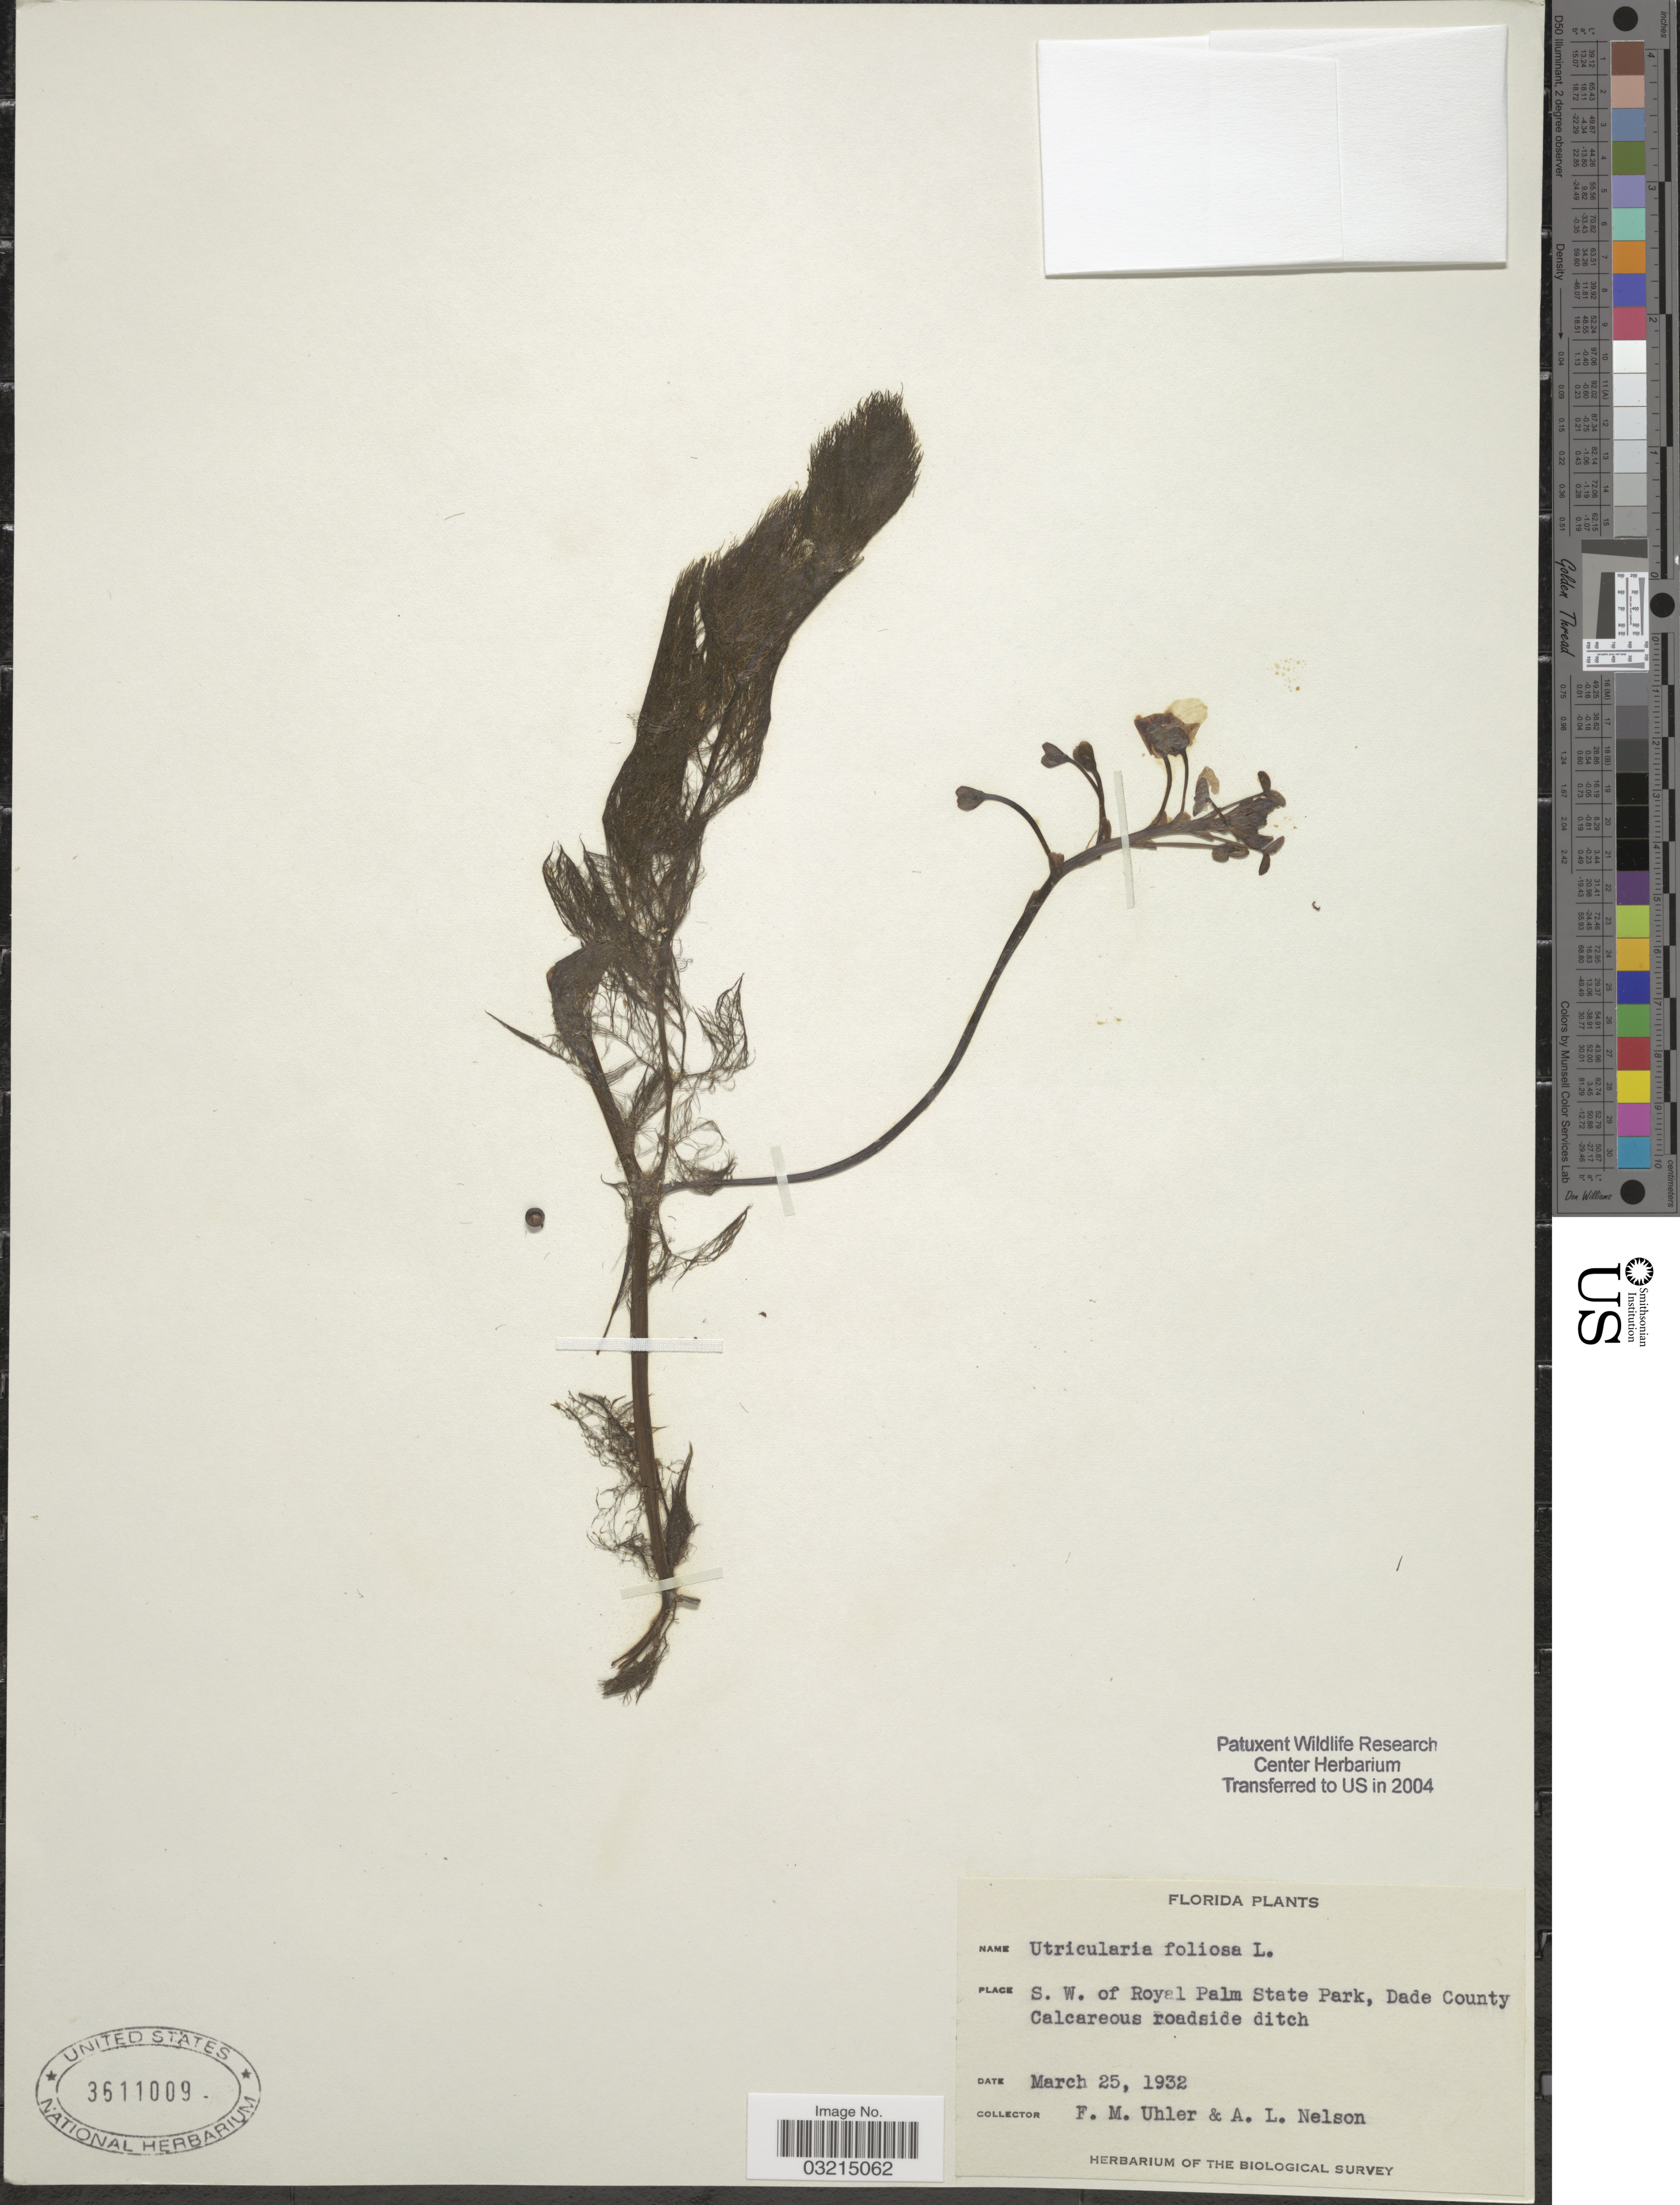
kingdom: Plantae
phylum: Tracheophyta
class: Magnoliopsida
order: Lamiales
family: Lentibulariaceae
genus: Utricularia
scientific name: Utricularia foliosa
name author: L.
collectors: F. M. Uhler & A. L. Nelson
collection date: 1932-03-25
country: United States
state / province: Florida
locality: S. W. of Royal Palm State Park, Dade County.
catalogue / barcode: US 3611009